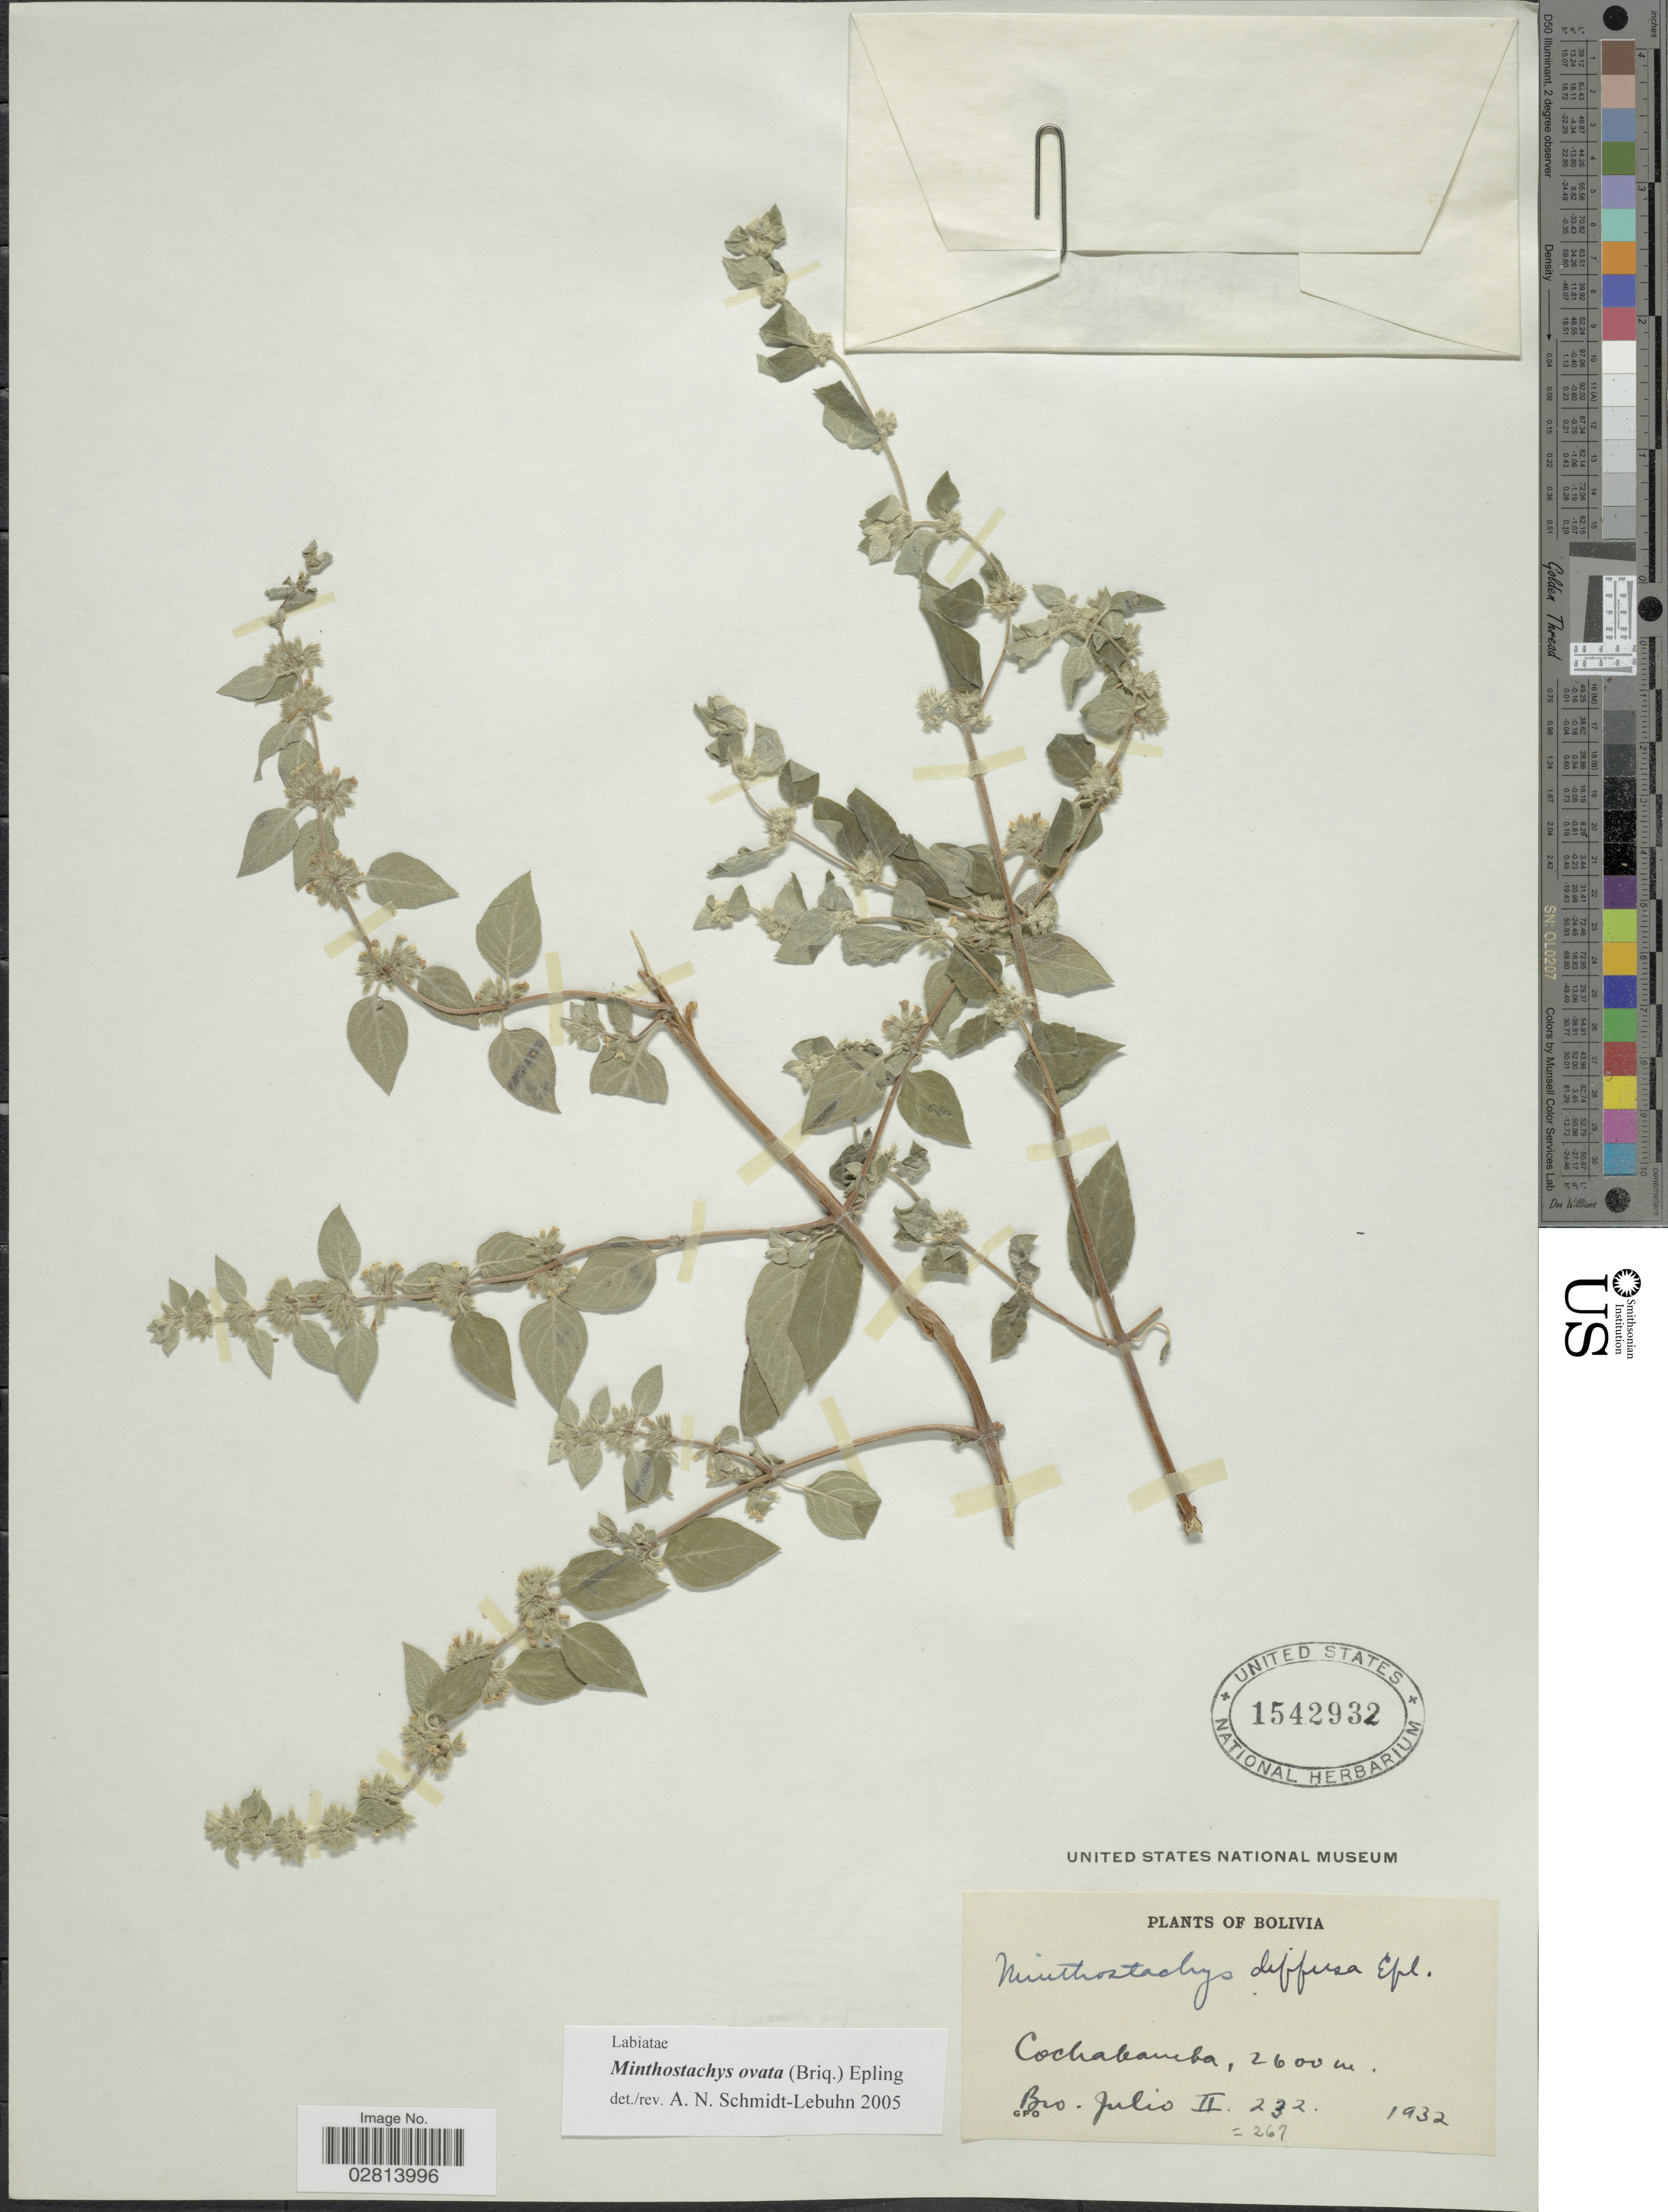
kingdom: Plantae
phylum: Tracheophyta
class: Magnoliopsida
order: Lamiales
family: Lamiaceae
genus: Minthostachys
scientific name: Minthostachys ovata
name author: (Briq.) Epling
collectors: Bro. Julio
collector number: II. 232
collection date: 1932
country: Bolivia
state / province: Cochabamba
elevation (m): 2600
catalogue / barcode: US 1542932